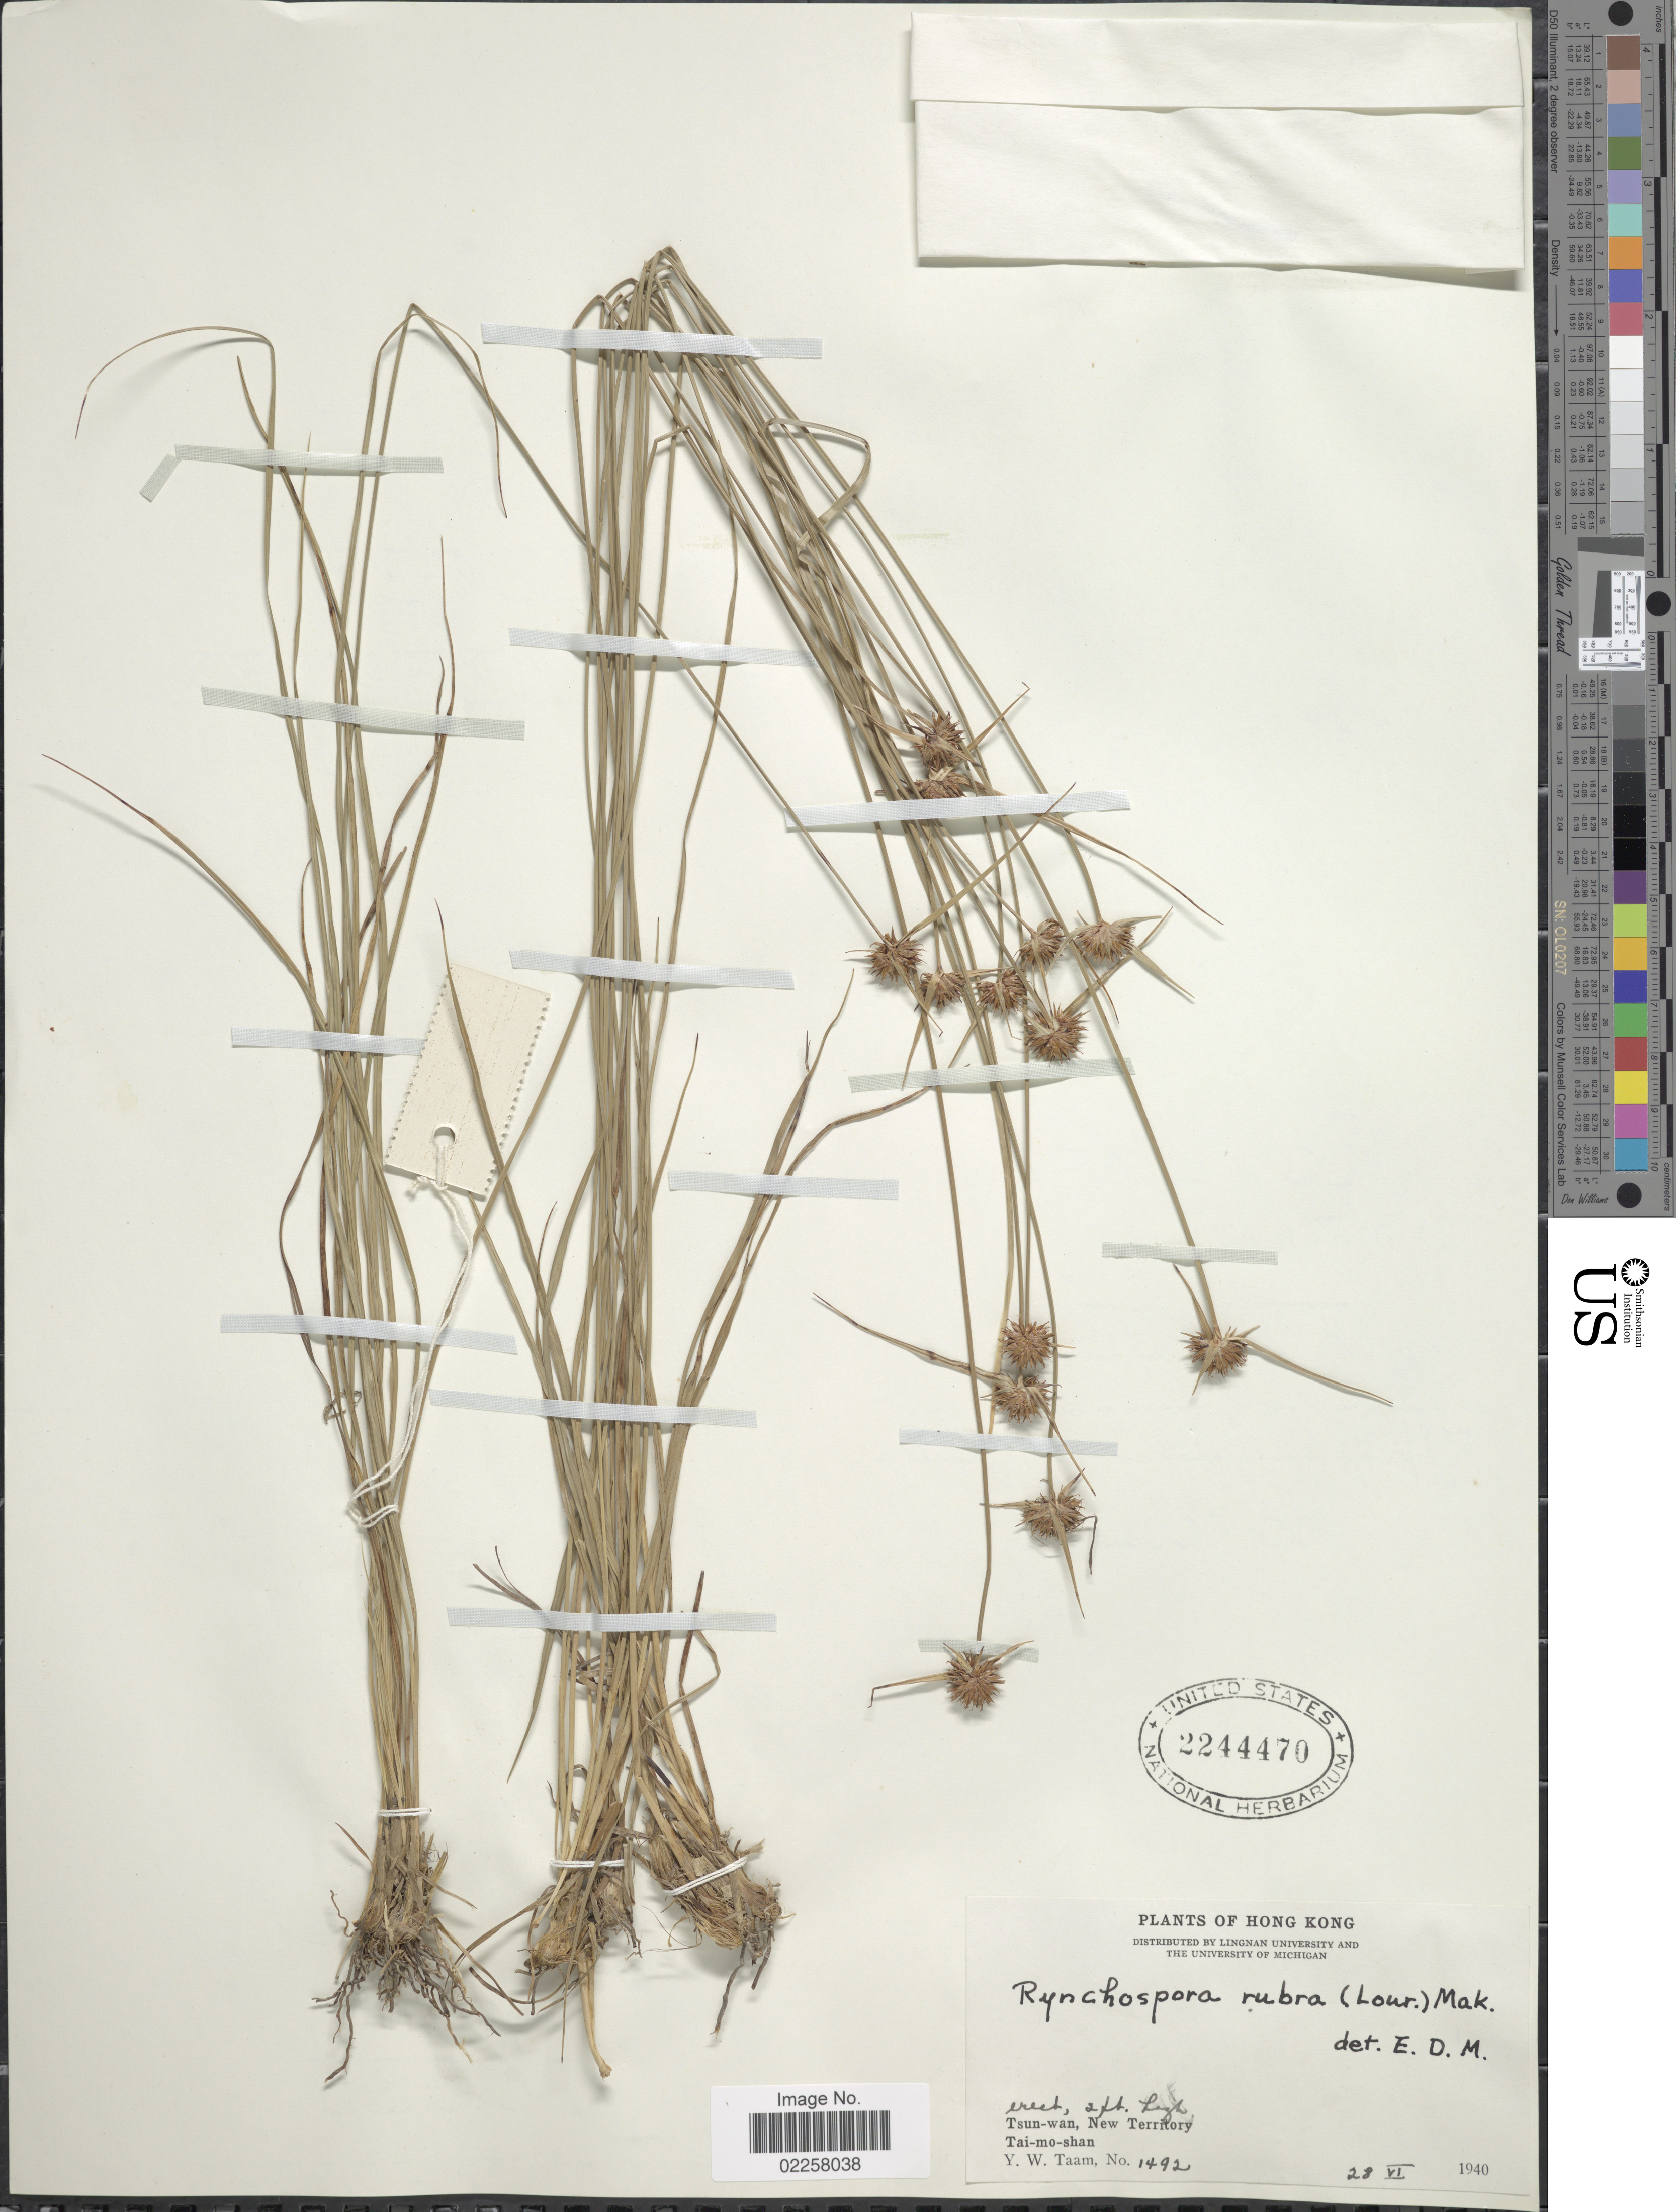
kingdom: Plantae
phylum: Tracheophyta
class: Liliopsida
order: Poales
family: Cyperaceae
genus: Rhynchospora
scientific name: Rhynchospora rubra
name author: (Lour.) Makino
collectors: Y. W. Taam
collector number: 1492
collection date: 1940-06-28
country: China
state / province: Hong Kong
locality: Tsun-wan, New Territory. Tai-mo-shan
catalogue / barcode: US 2244470